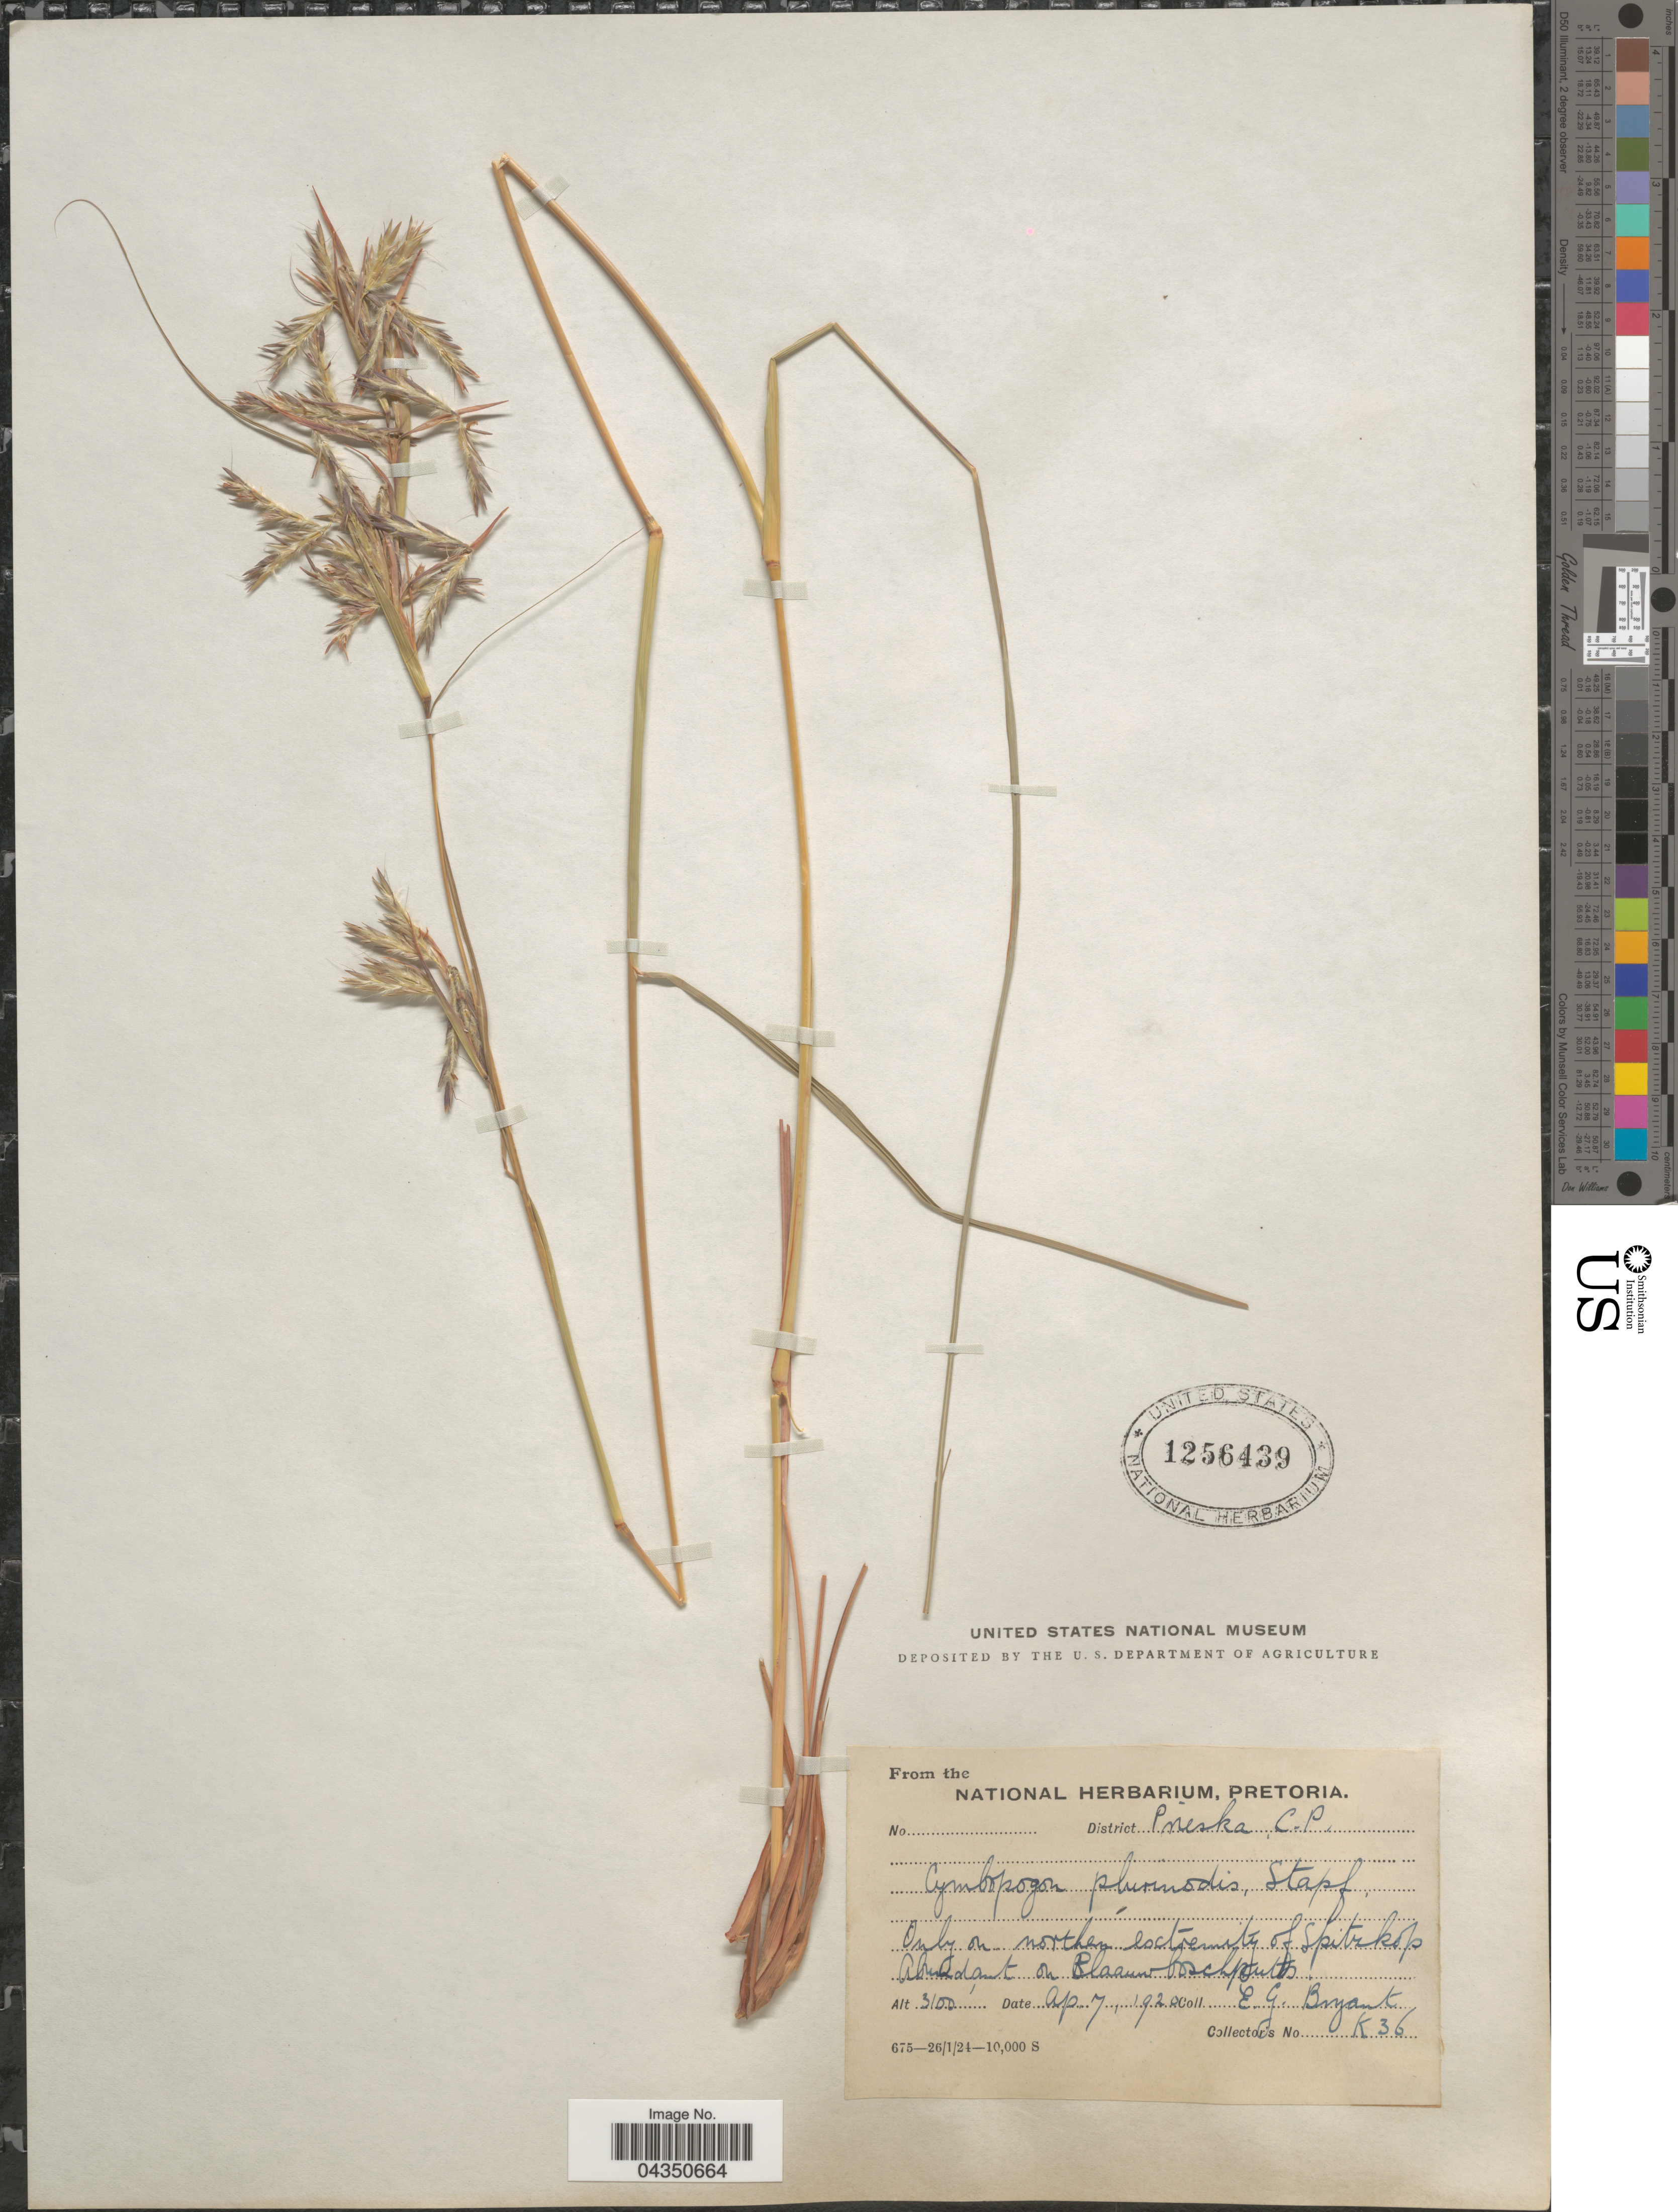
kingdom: Plantae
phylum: Tracheophyta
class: Liliopsida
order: Poales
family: Poaceae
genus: Cymbopogon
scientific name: Cymbopogon pospischillii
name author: (K. Schum.) C.E. Hubb.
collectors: E. Bryant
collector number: K36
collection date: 1920-04-07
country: South Africa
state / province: Northern Cape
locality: District Prieska, C.P. Only on northern extremity of Spitzkop. Abundant, on Blaauwboschputs.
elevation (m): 945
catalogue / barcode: US 1256439